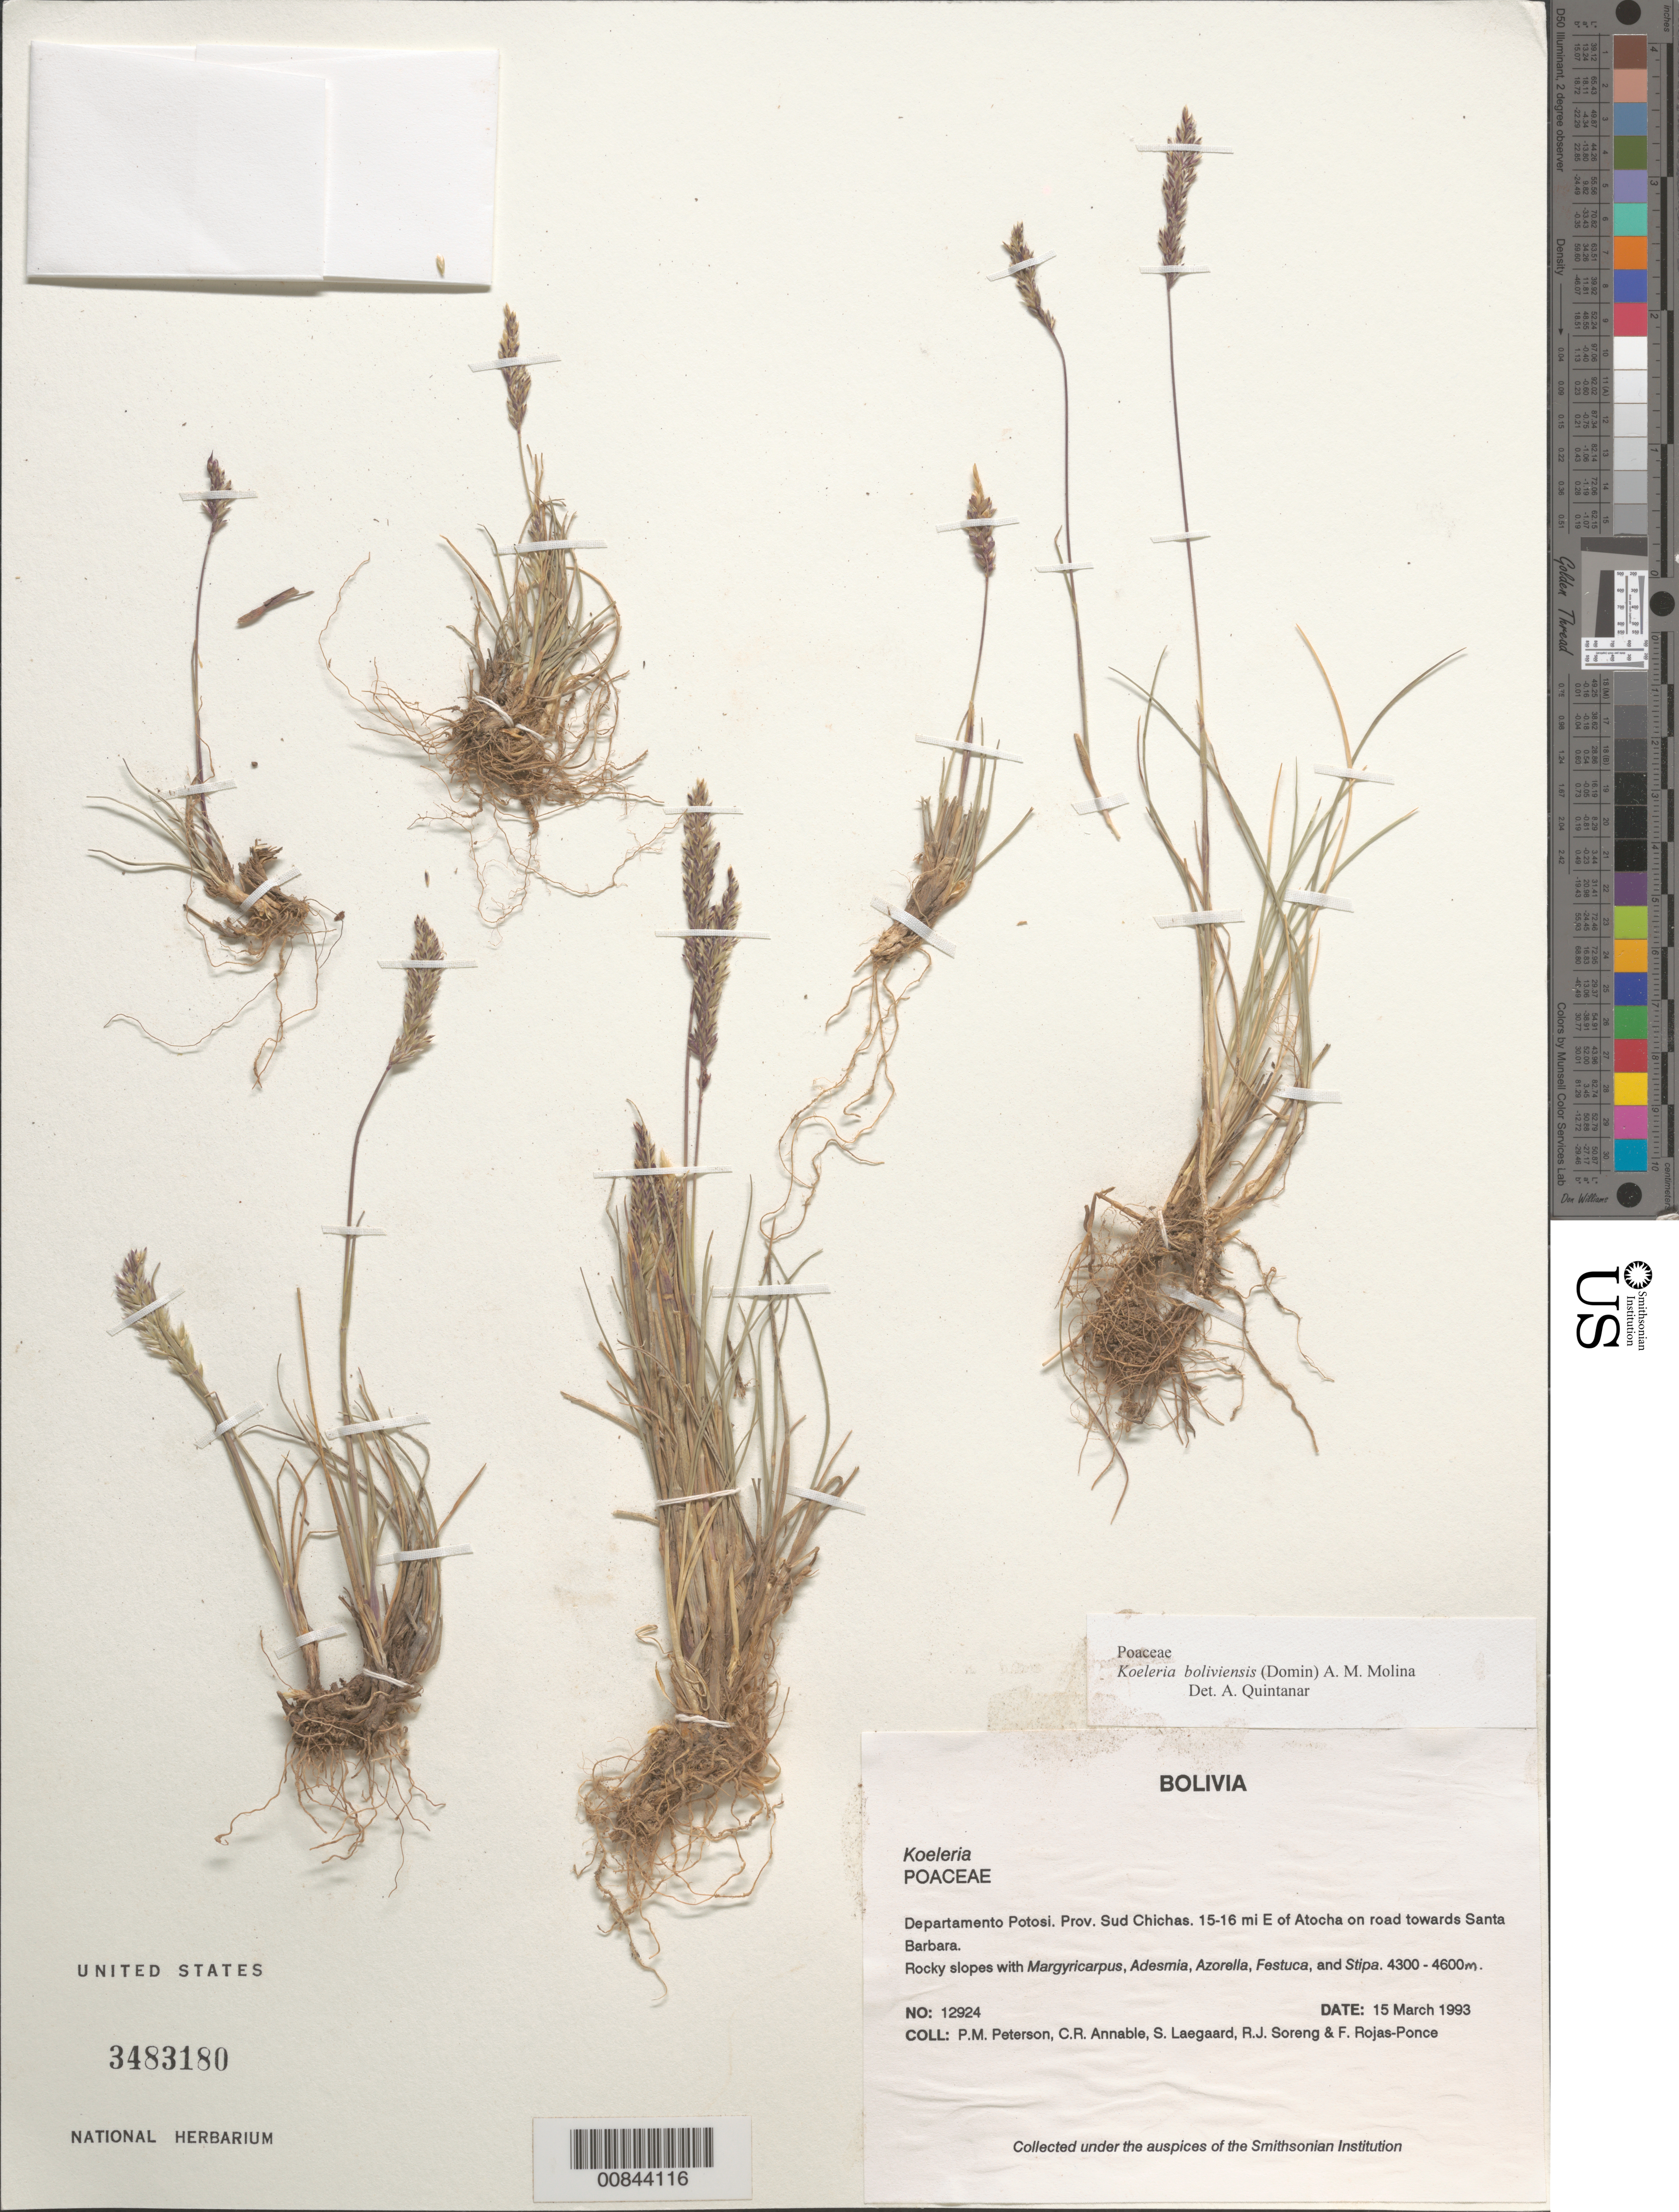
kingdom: Plantae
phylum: Tracheophyta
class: Liliopsida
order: Poales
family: Poaceae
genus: Koeleria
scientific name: Koeleria boliviensis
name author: (Domin) A.M. Molina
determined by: Quintanar, A.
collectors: P. M. Peterson, C. R. Annable, S. Lægaard, R. J. Soreng & F. Rojas-Ponce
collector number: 12924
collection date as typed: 15 Mar 1993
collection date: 1993-03-15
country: Bolivia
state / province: Potosi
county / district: Sud Chichas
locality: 15-16 mi E of Atocha on road towards Santa Barbara.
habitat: Rocky slopes with Margyricarpus, Adesmia, Azorella, Festuca, and Stipa.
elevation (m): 4300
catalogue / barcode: US 3483180